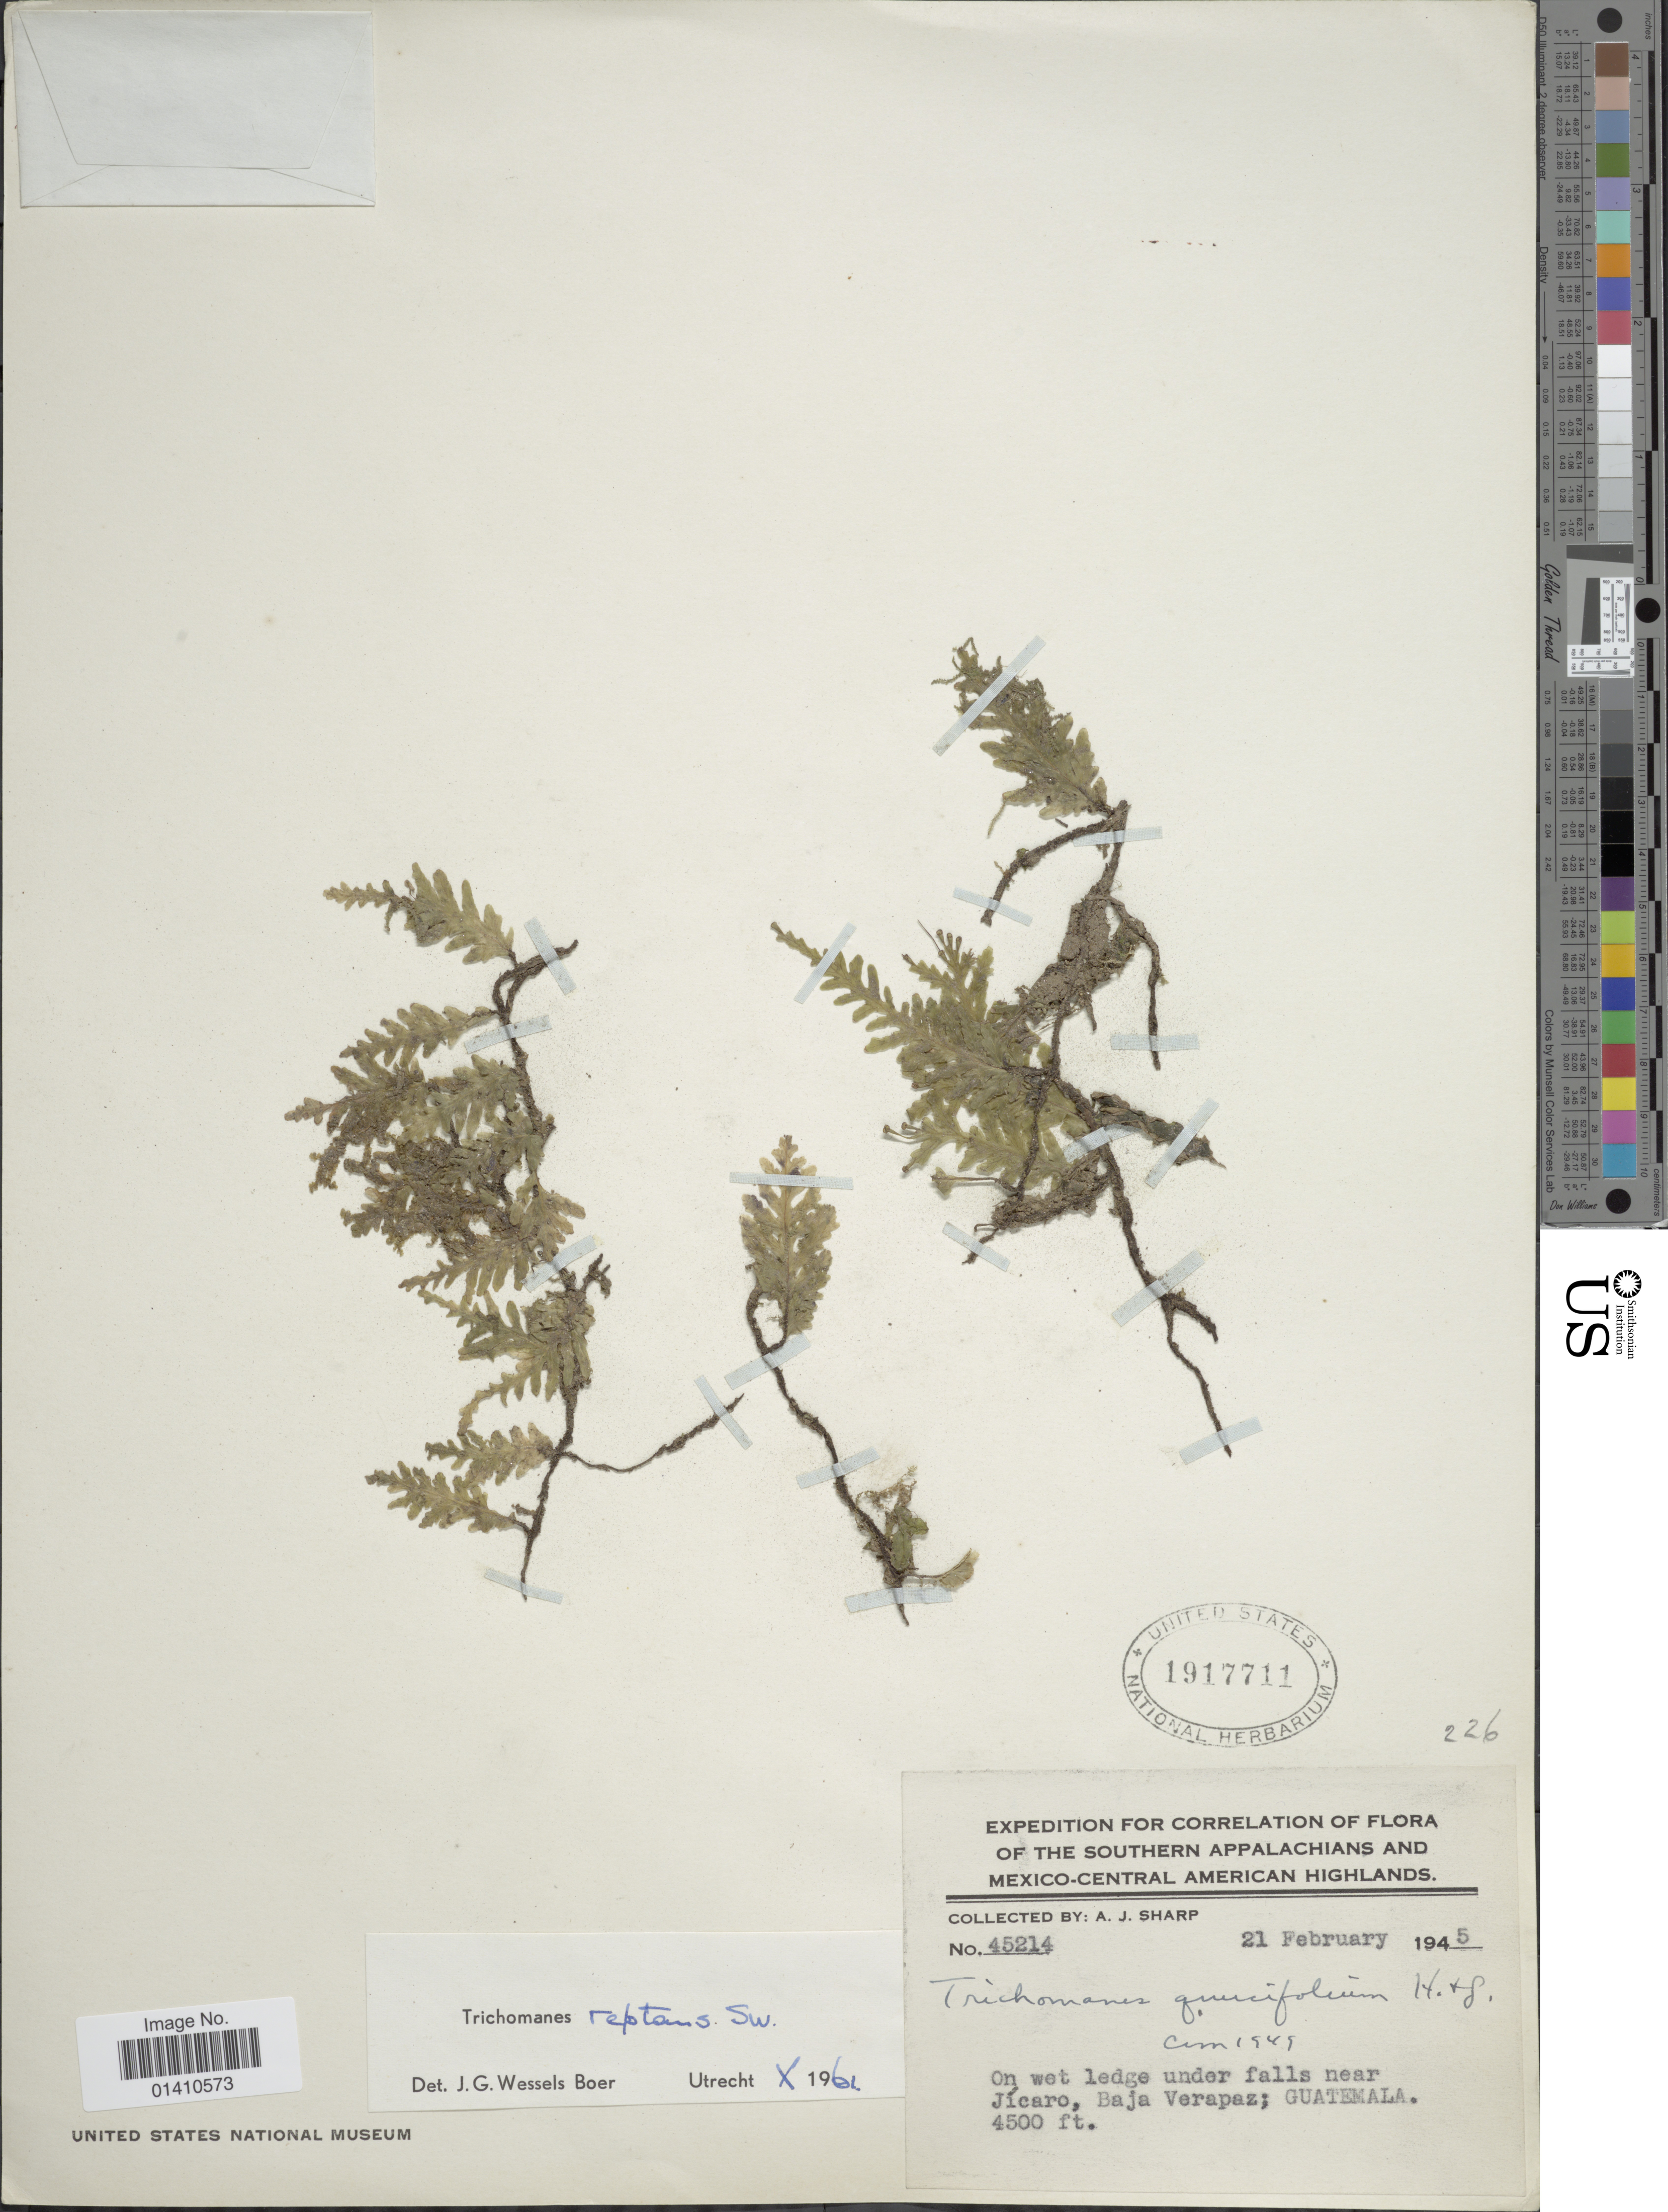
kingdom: Plantae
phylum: Tracheophyta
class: Polypodiopsida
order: Hymenophyllales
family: Hymenophyllaceae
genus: Didymoglossum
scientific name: Didymoglossum reptans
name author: (Sw.) C. Presl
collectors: A. J. Sharp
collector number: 45214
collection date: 1945-02-21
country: Guatemala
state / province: Baja Verapaz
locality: Southern Appalachians and Mexico-central American highlands, On wet ledge under falls near Jicaro.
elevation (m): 1372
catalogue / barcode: US 1917711